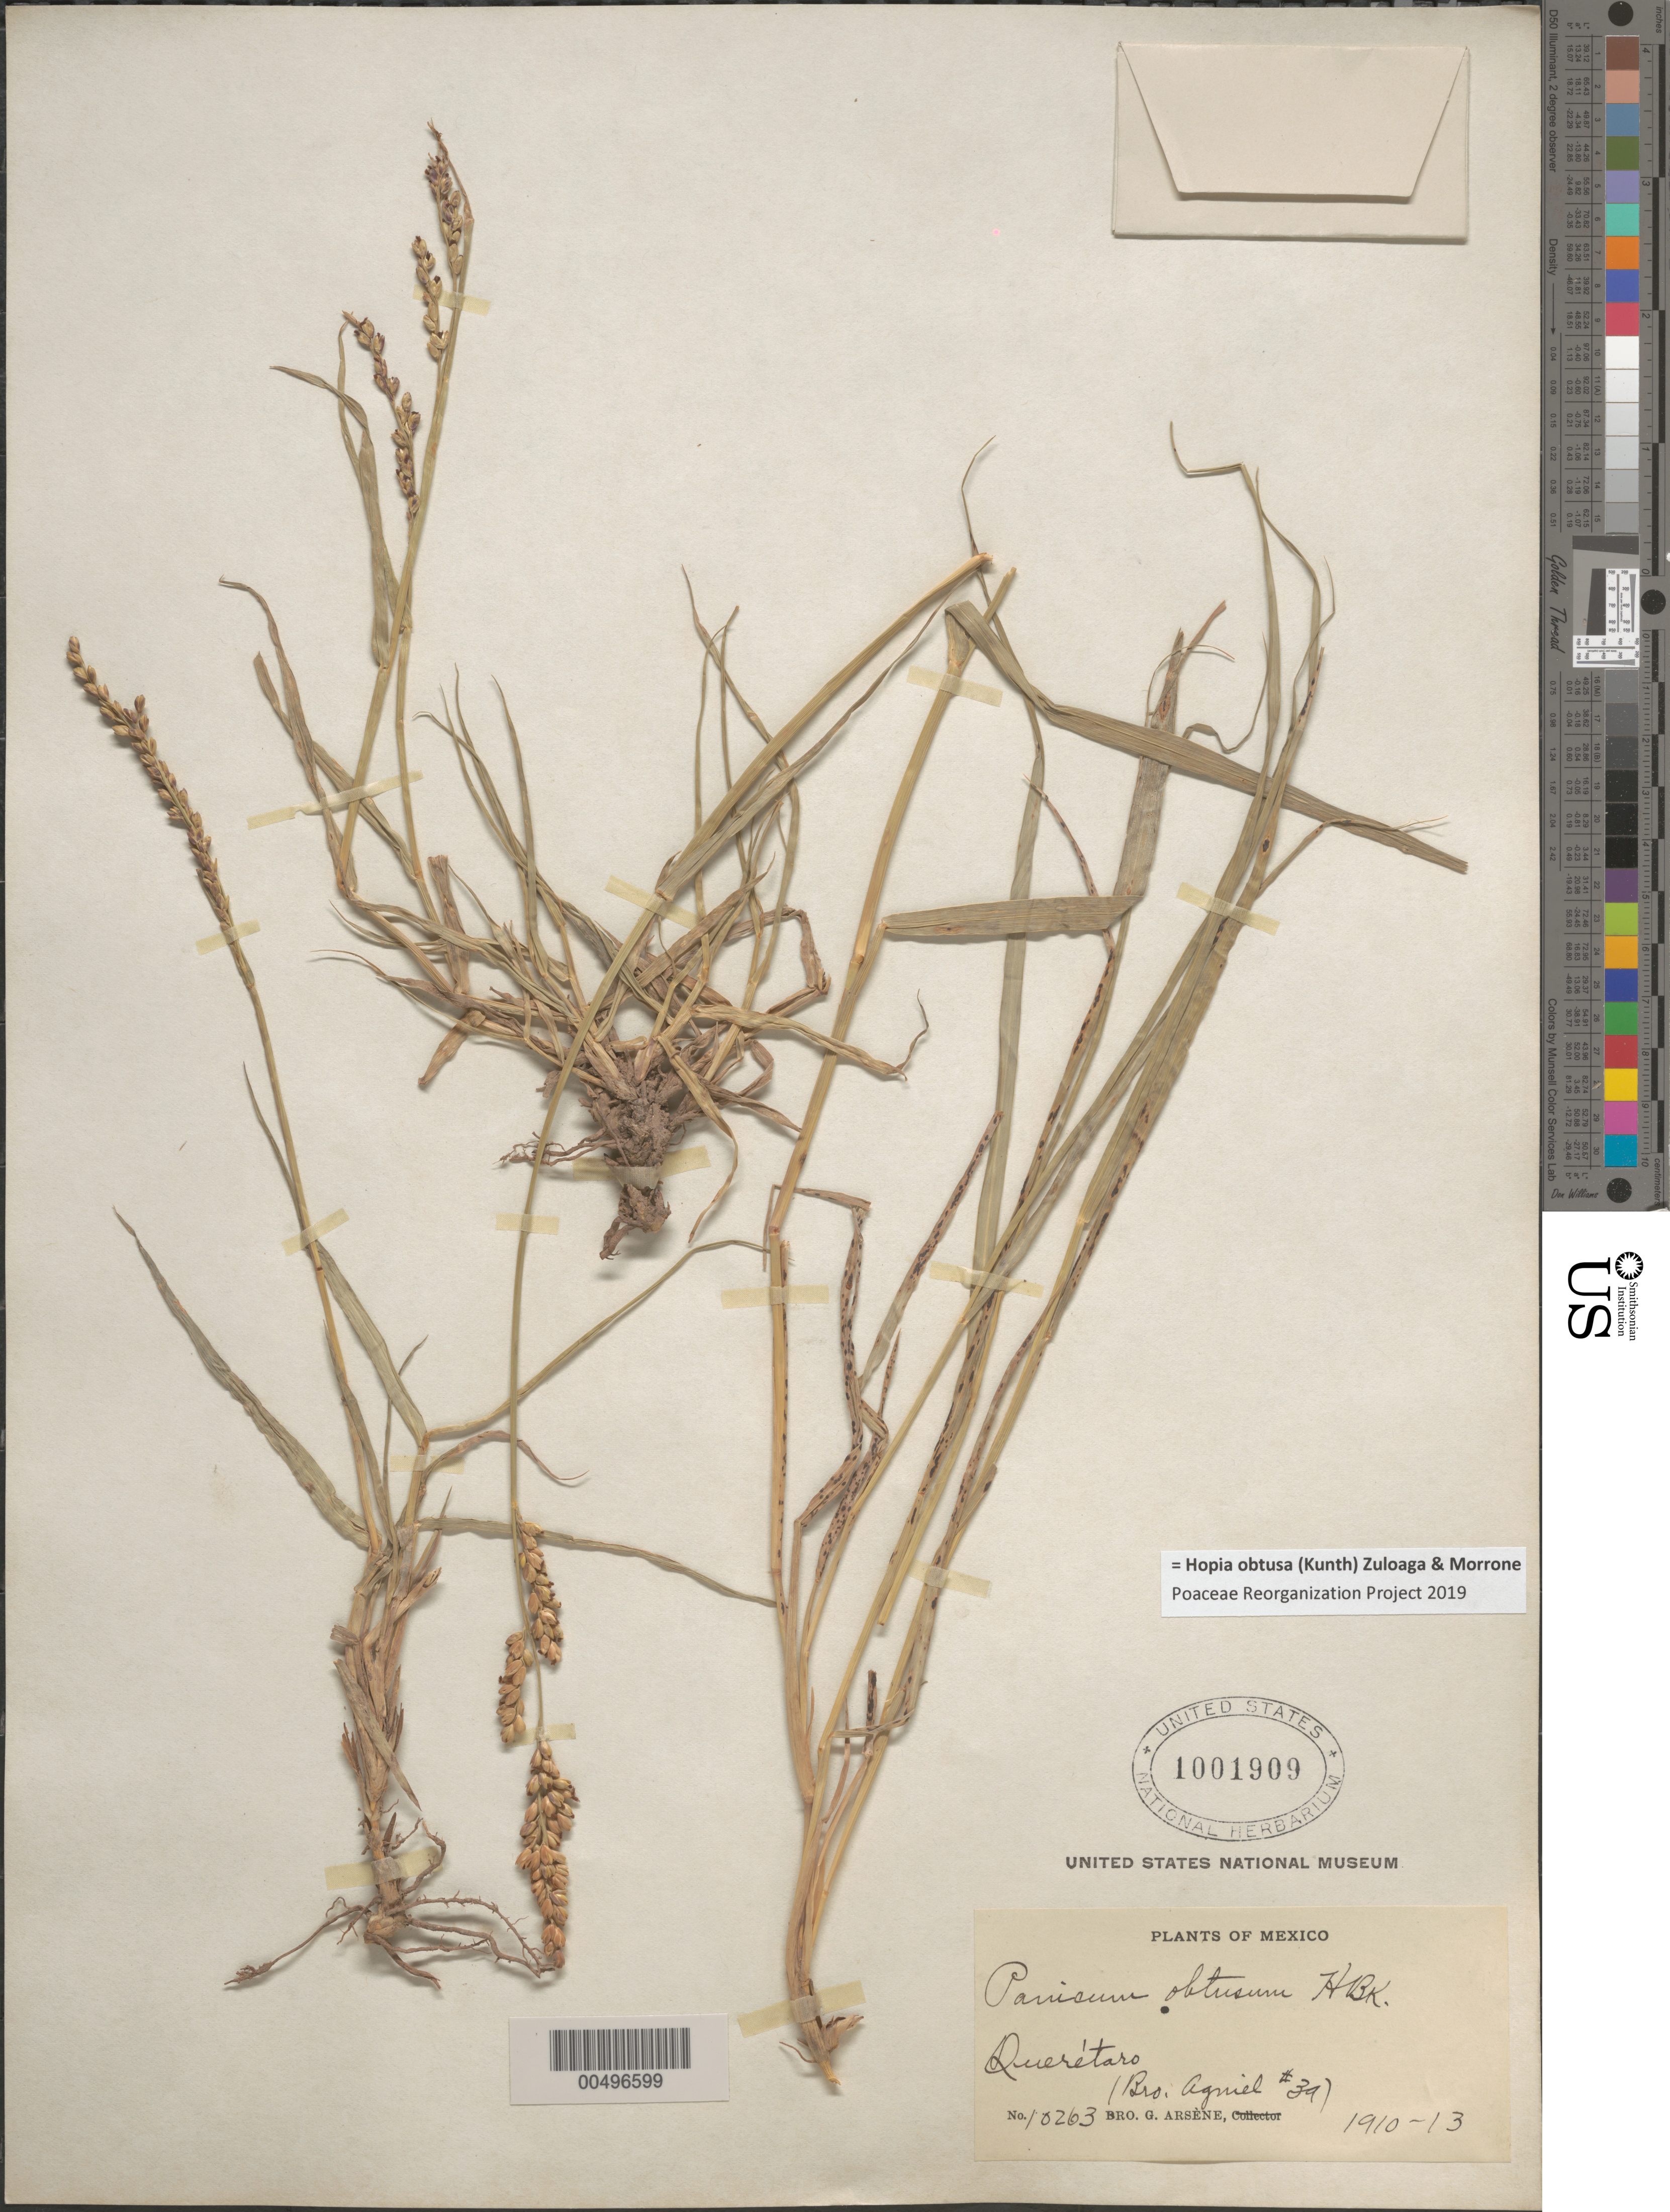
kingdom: Plantae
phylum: Tracheophyta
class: Liliopsida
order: Poales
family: Poaceae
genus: Panicum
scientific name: Panicum obtusum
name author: Kunth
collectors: Bro. Agniel & Bro. G. Arsène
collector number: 39/10263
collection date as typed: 1910 to 1913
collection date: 1910/1913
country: Mexico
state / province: Querétaro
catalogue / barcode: US 1001909